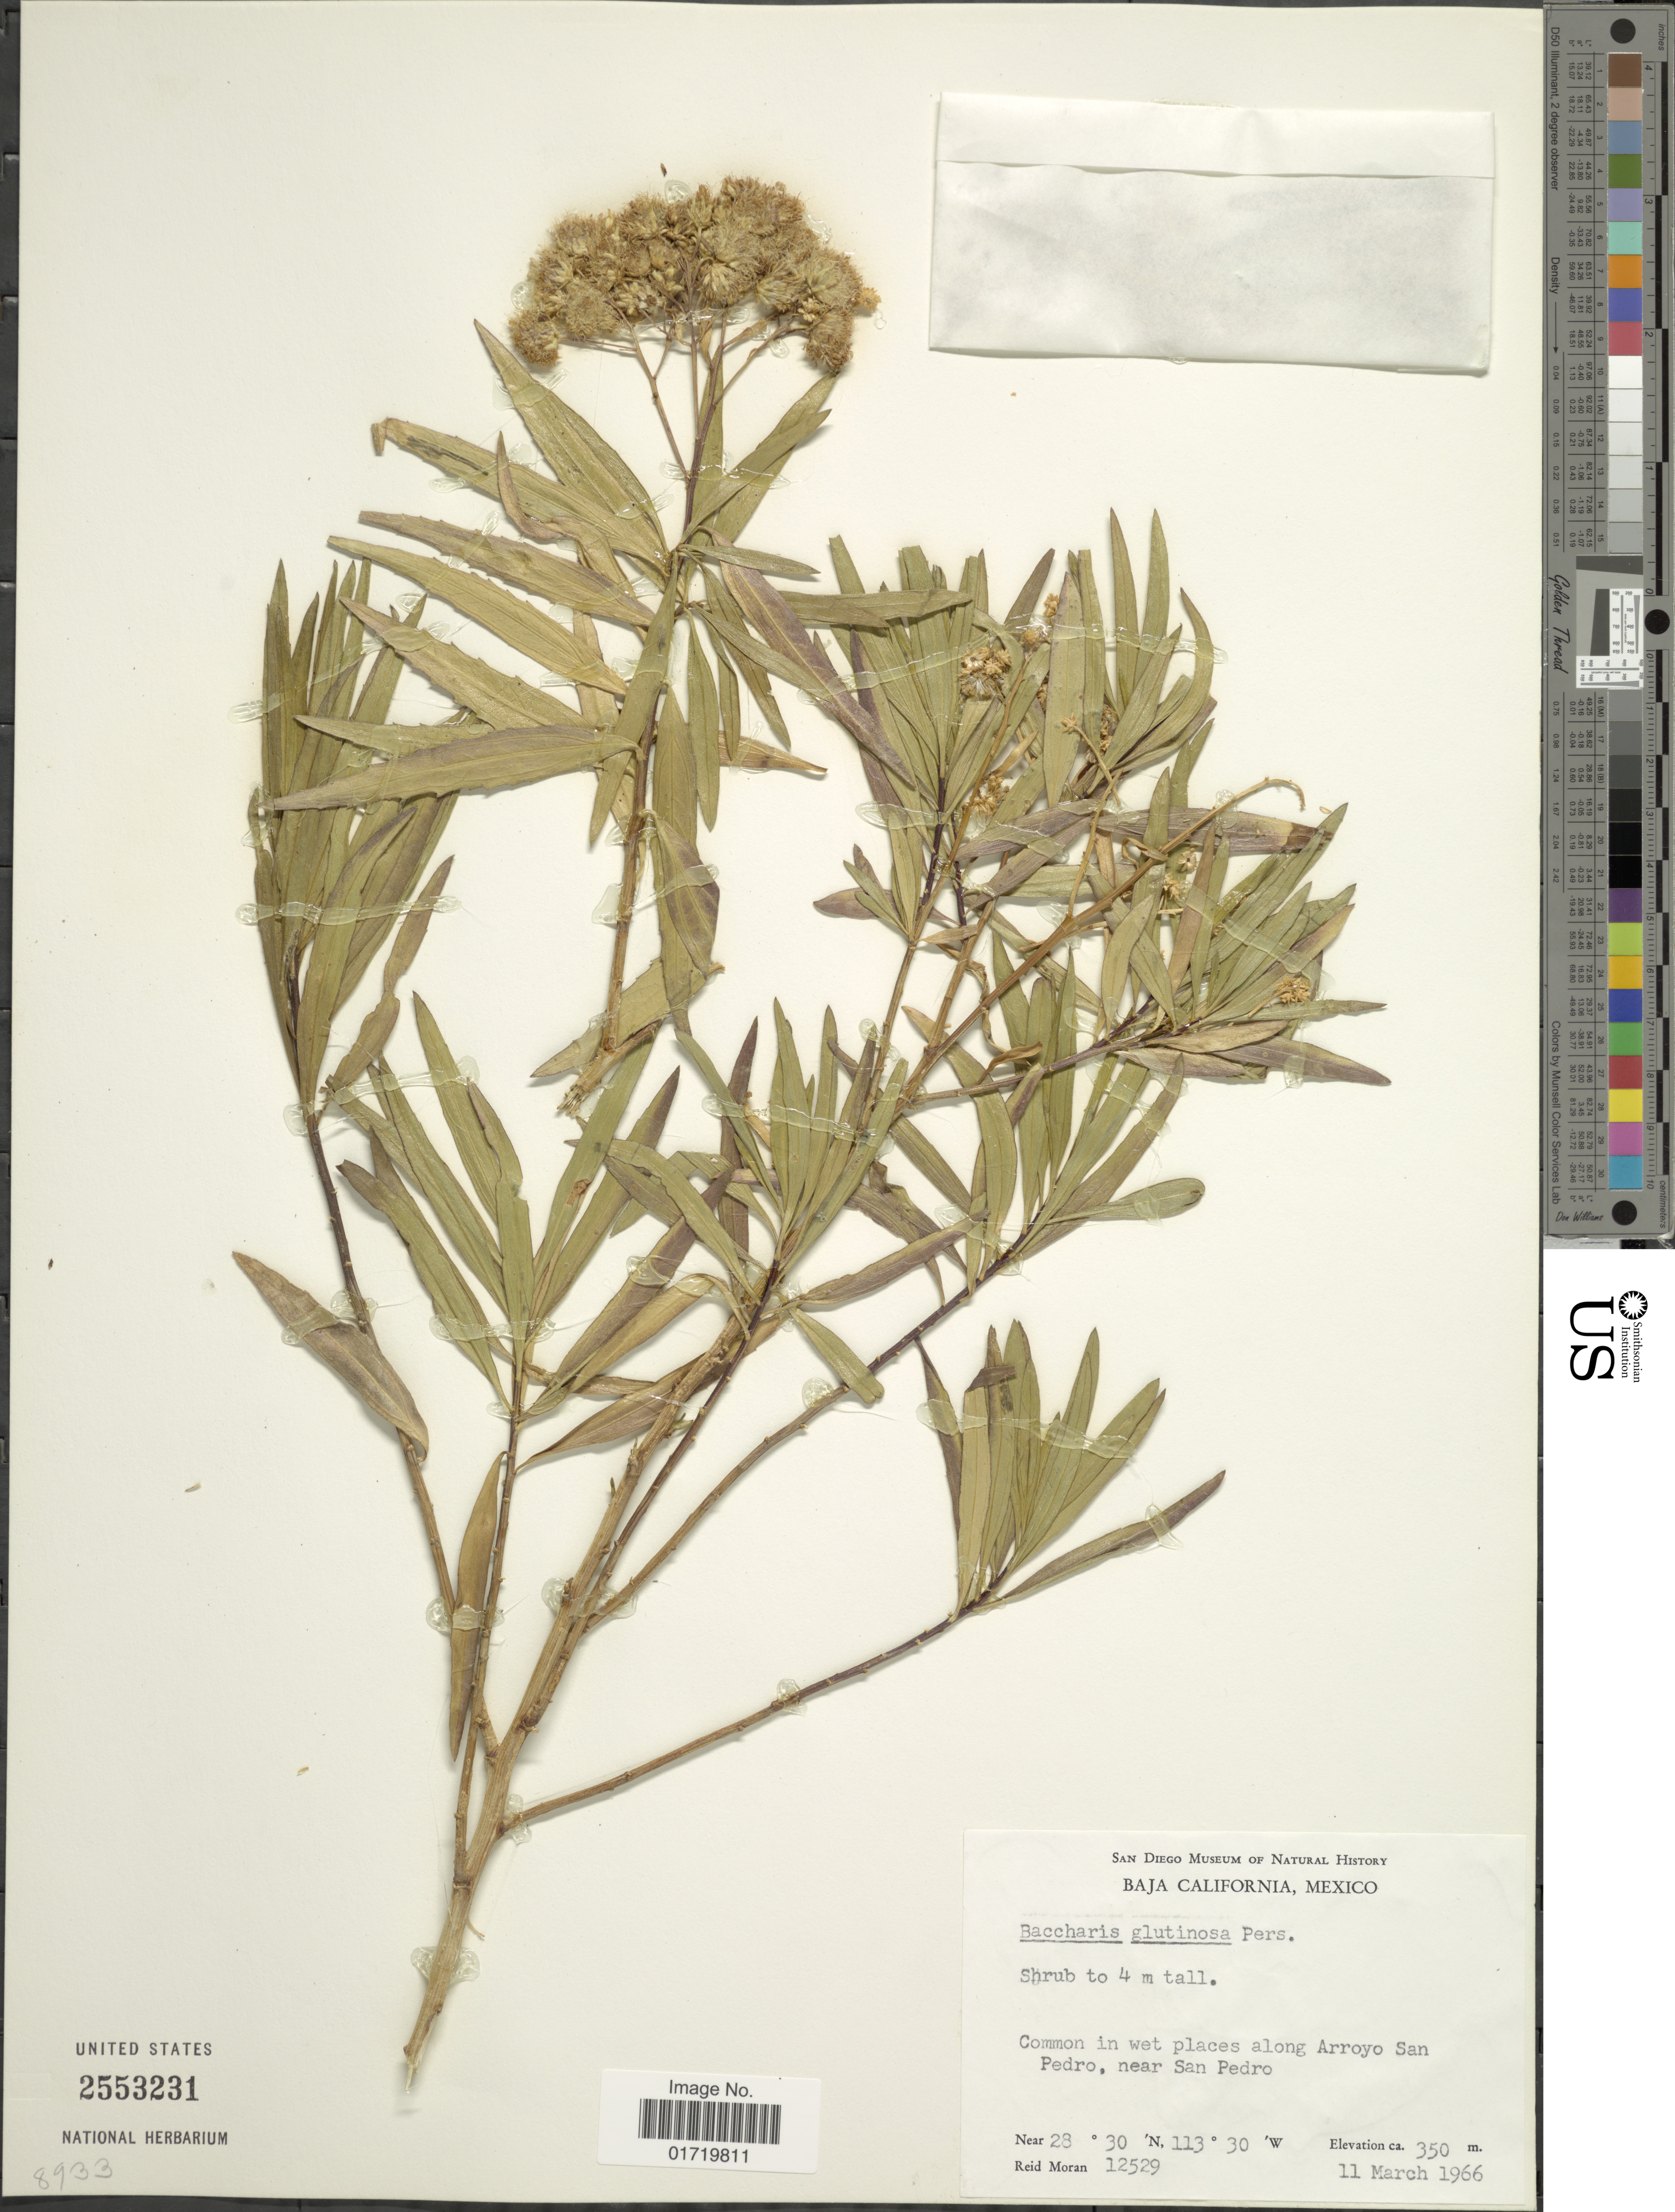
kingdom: Plantae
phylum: Tracheophyta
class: Magnoliopsida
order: Asterales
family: Asteraceae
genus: Baccharis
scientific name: Baccharis salicifolia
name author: (Ruiz & Pav.) Pers.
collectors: R. V. Moran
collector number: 12529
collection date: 1966-03-11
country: Mexico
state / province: Baja California Sur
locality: Common in wet places along Arroyo San Pedro, near San Pedro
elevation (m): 350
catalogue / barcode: US 2553231